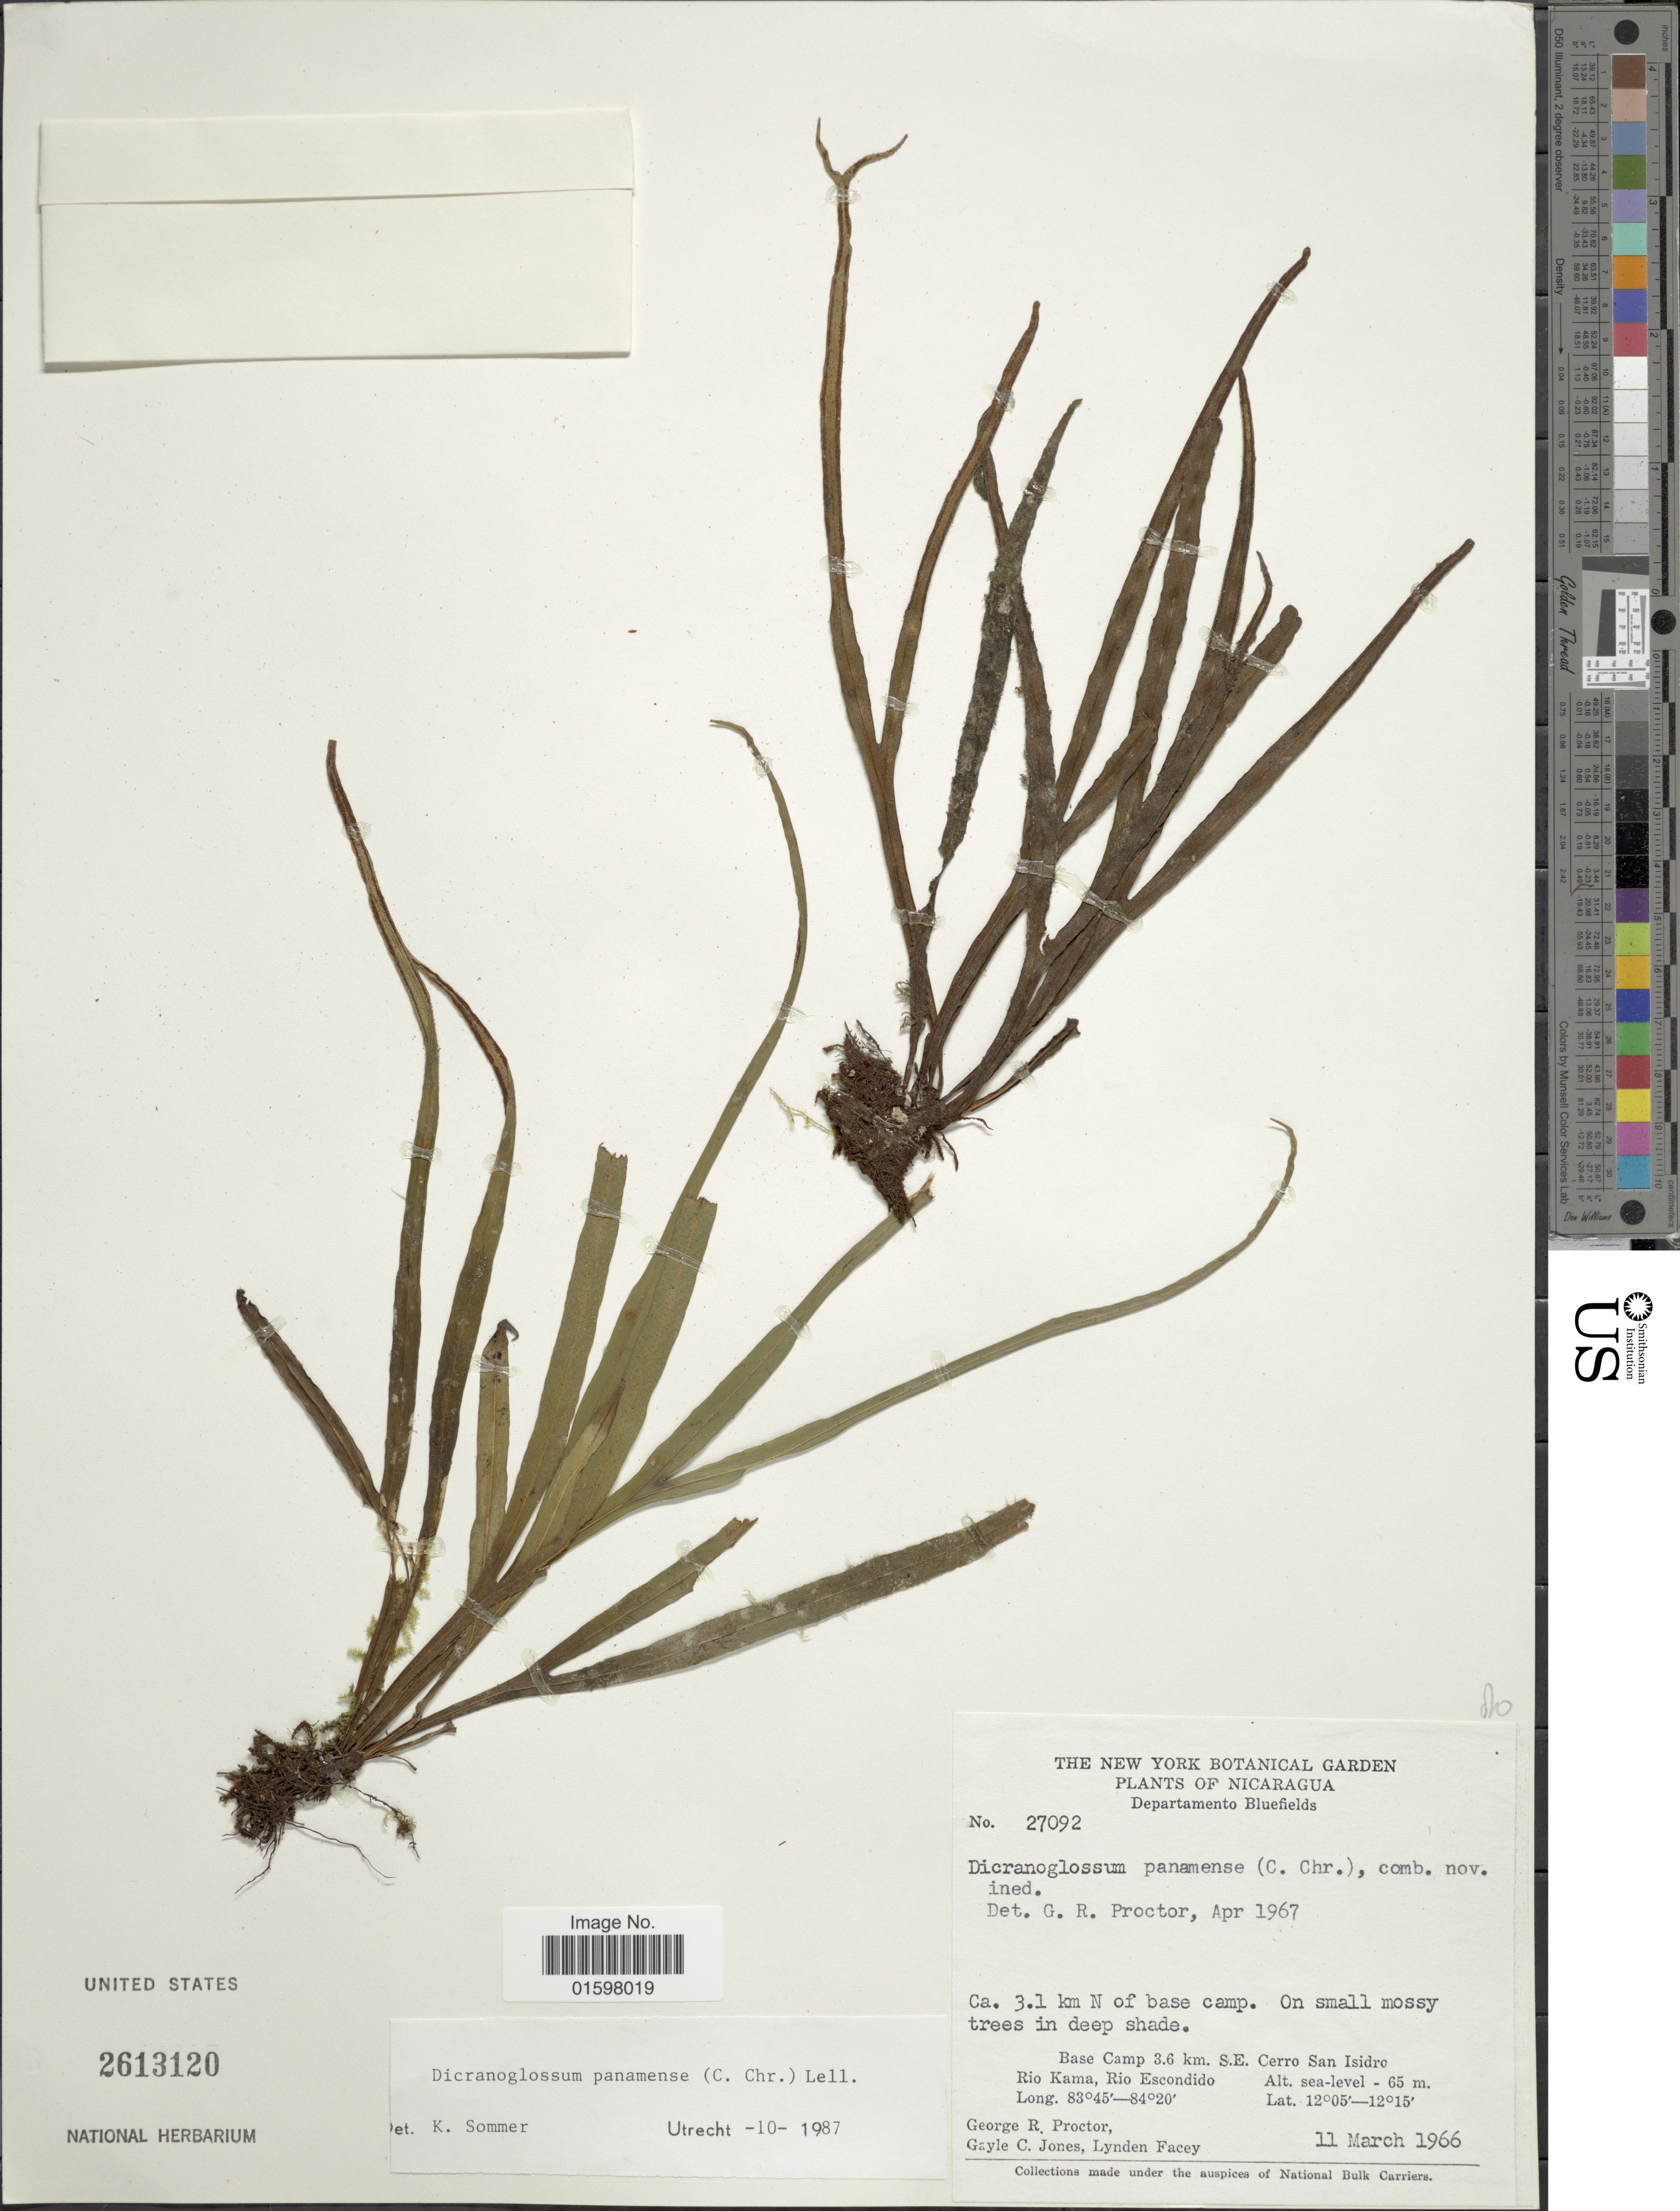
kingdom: Plantae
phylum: Tracheophyta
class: Polypodiopsida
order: Polypodiales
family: Polypodiaceae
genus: Pleopeltis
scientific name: Pleopeltis panamensis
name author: (Weath.) Pic. Serm.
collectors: G. R. Proctor, G. C. Jones & L. Facey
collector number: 27092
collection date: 1966-03-11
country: Nicaragua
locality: Departamento Bluefields, Ca. 3.1 km N. of base camp, base Camp 3.6 km. S.E. Cerro San Isidro, Rio Kama, Rioa Escondido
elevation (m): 65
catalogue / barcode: US 2613120